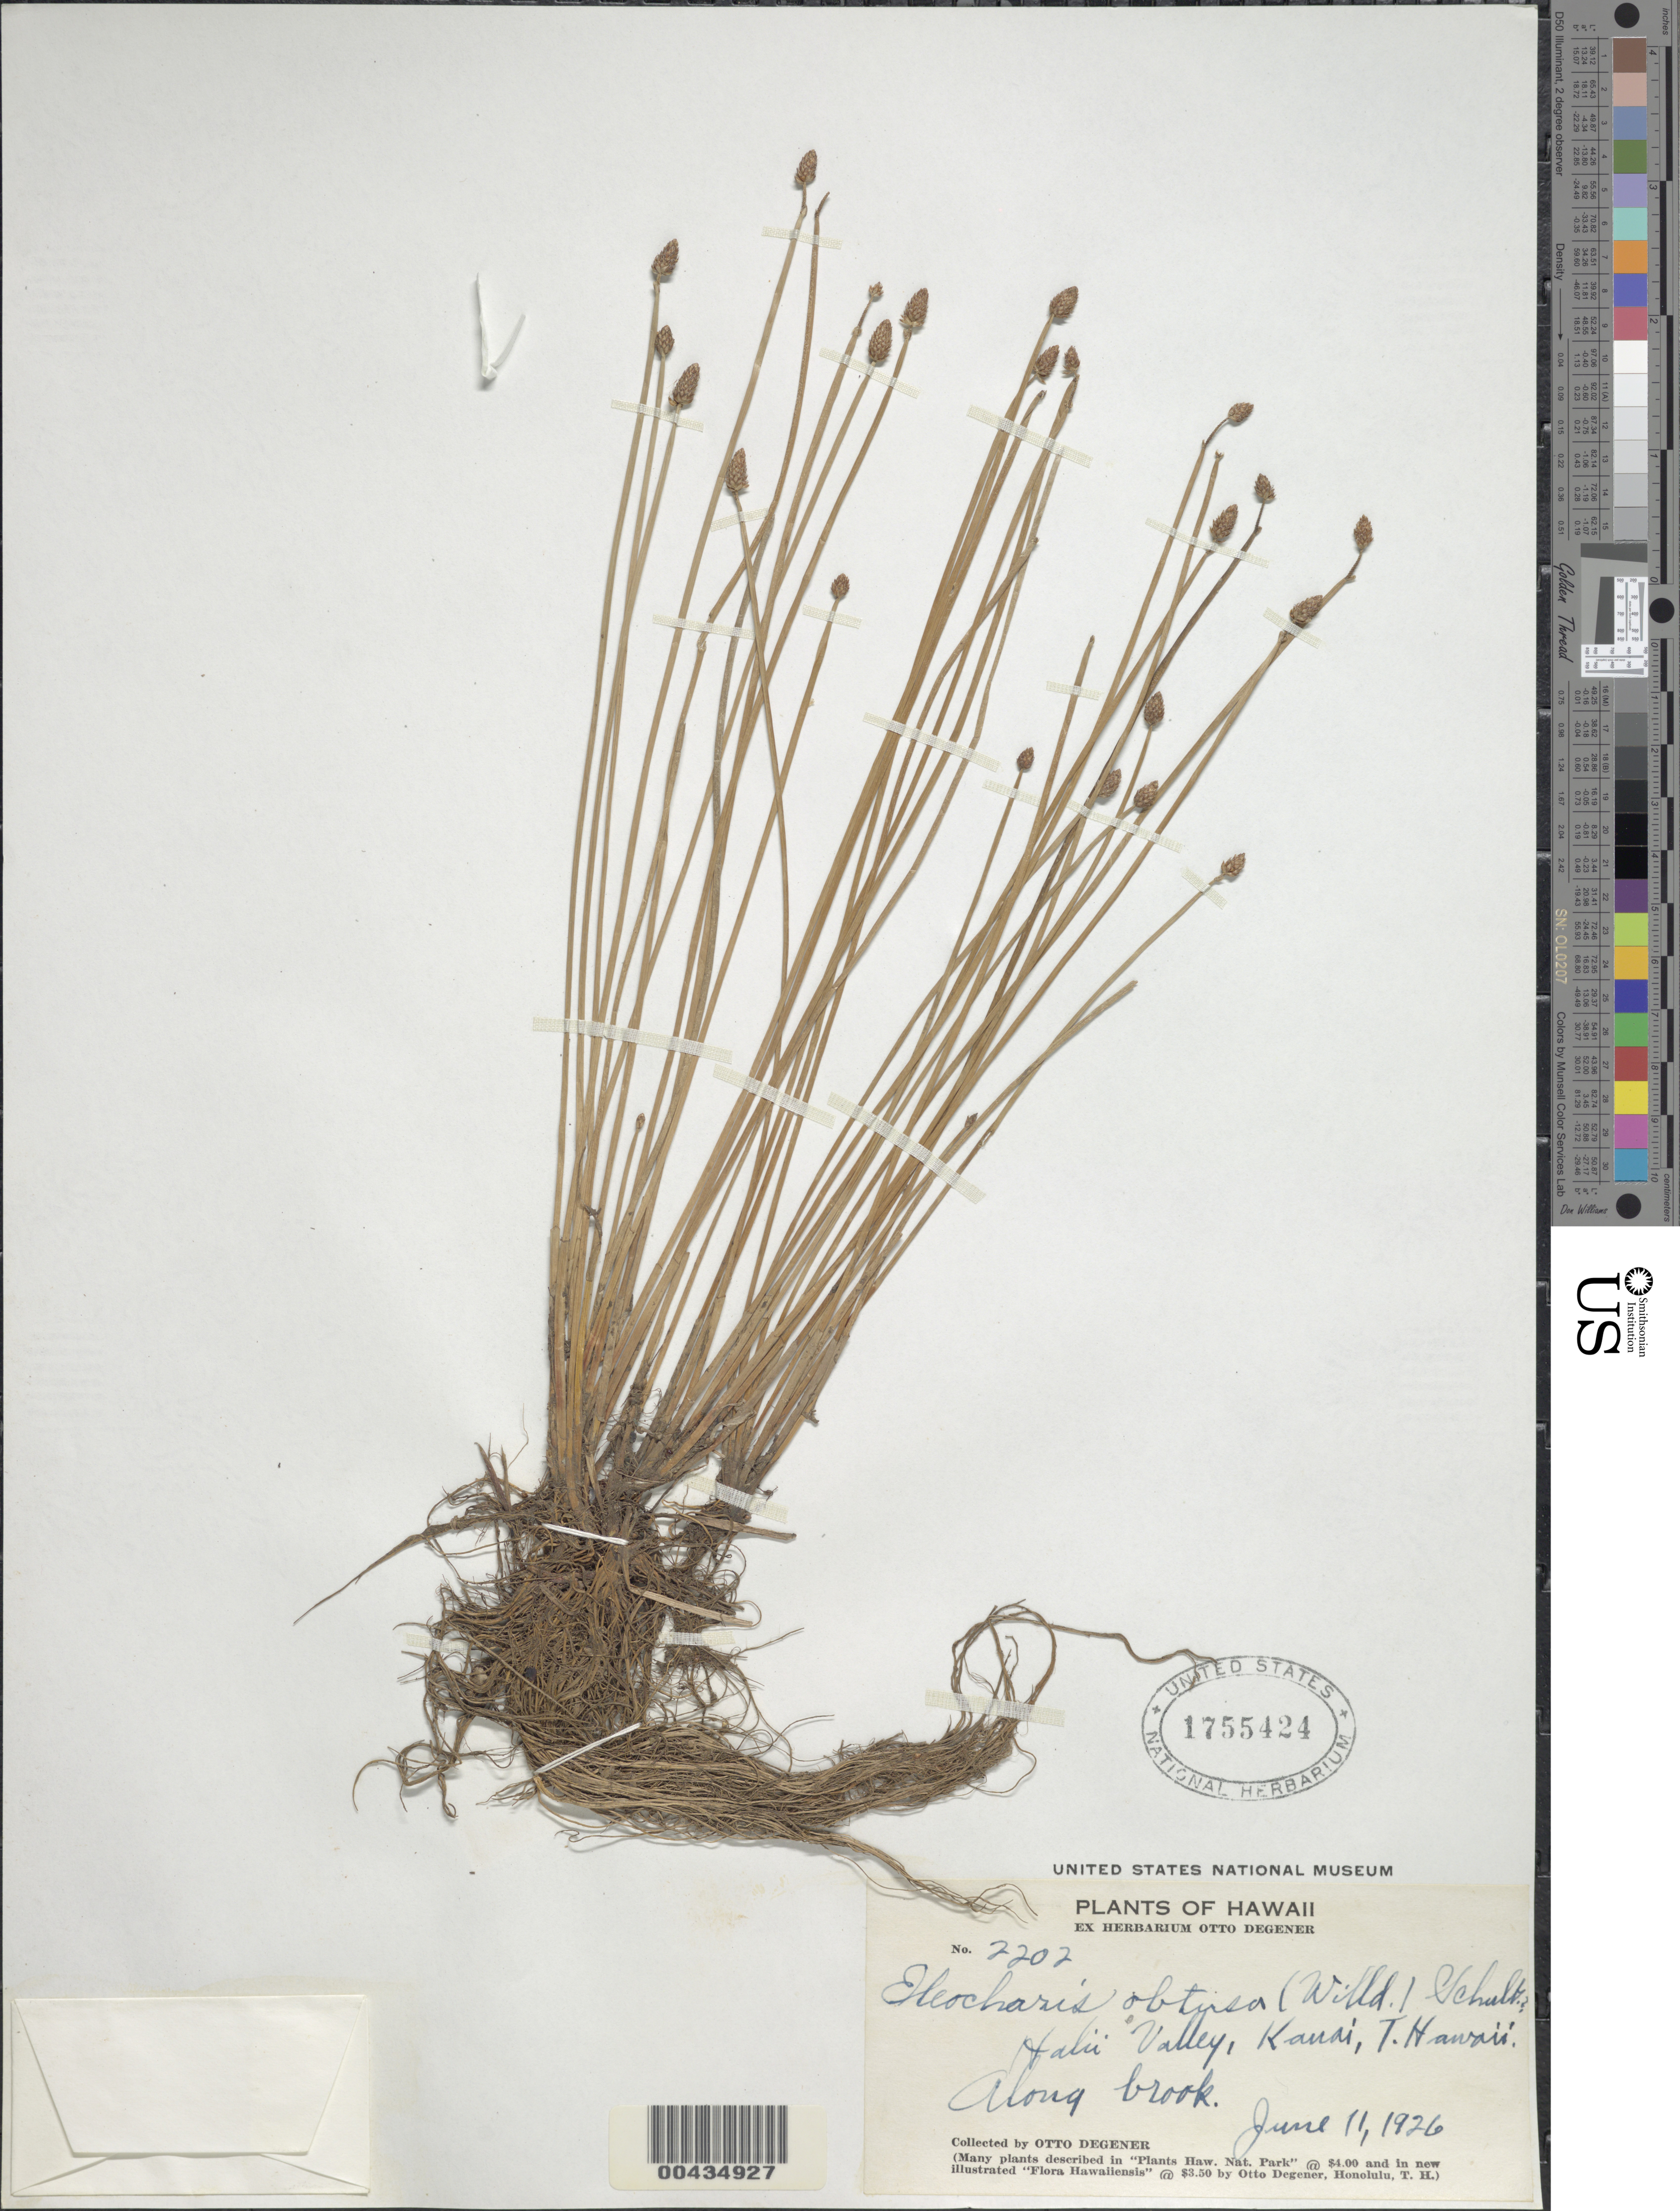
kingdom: Plantae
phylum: Tracheophyta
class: Liliopsida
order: Poales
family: Cyperaceae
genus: Eleocharis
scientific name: Eleocharis obtusa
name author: (Willd.) Schult.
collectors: O. Degener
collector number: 2202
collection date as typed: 11 Jun 1926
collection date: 1926-06-11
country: United States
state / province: Hawaii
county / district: Kauai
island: Kaua'i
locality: Halii Valley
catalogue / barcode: US 1755424